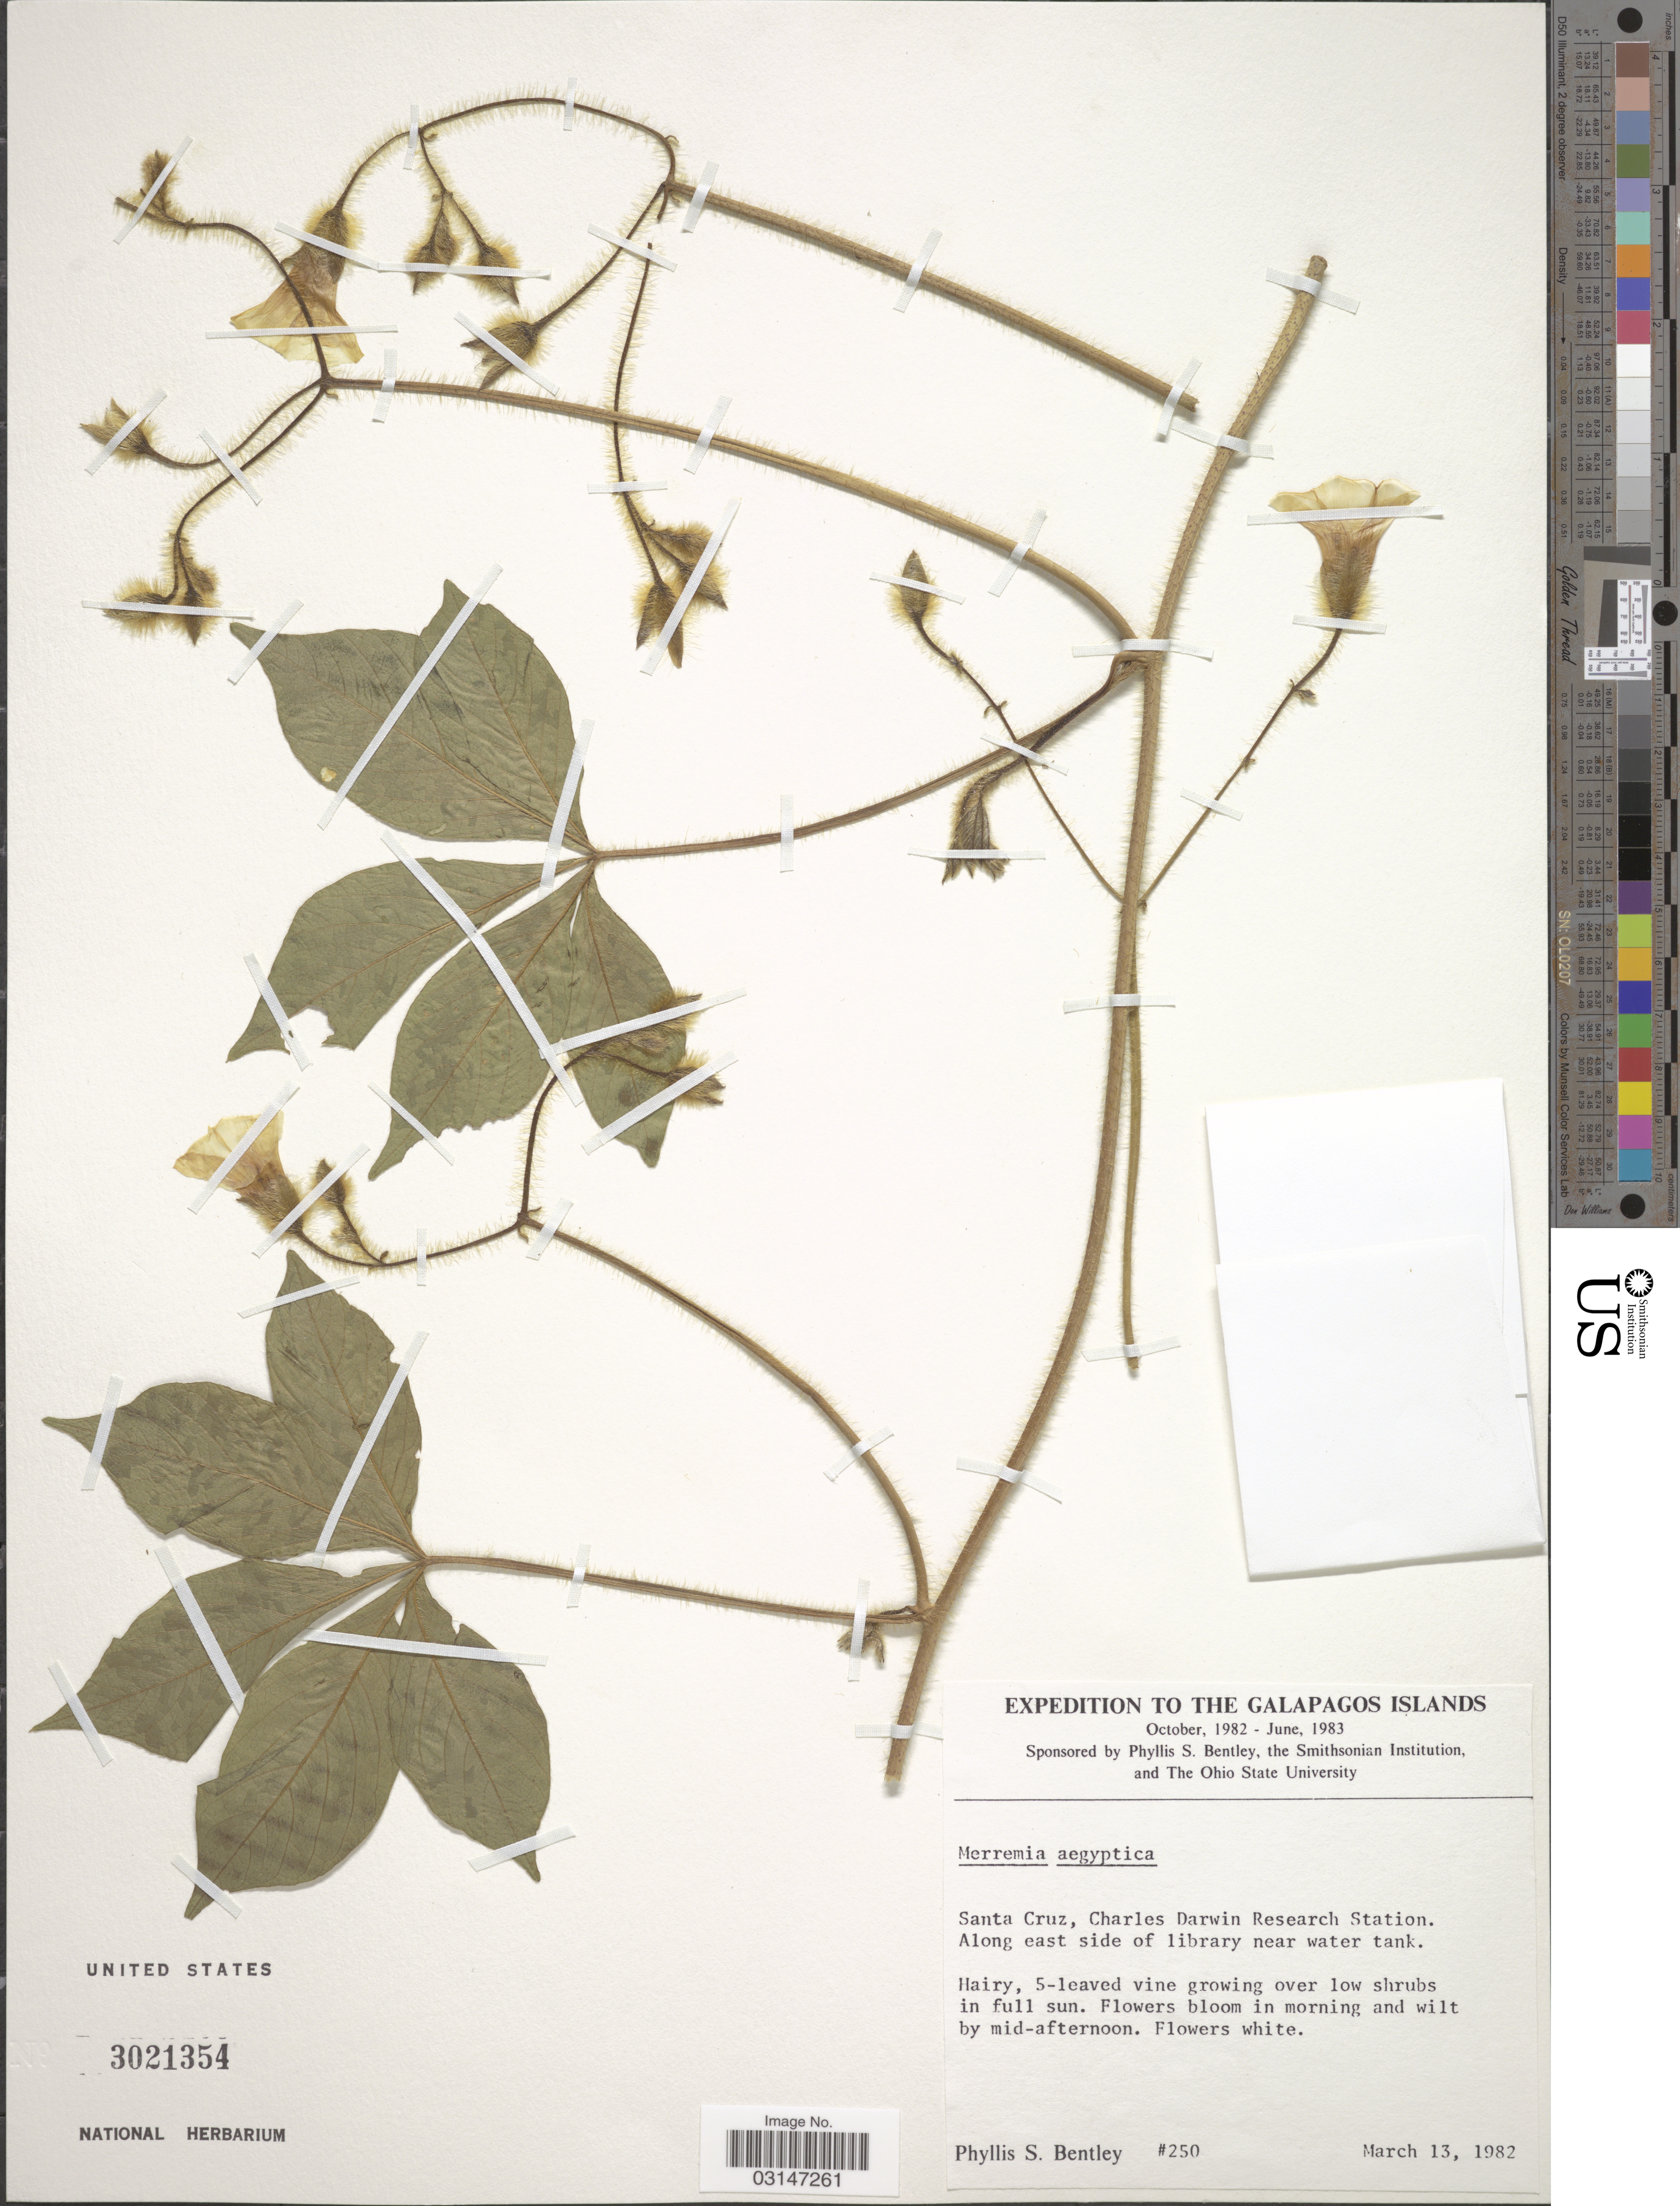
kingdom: Plantae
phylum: Tracheophyta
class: Magnoliopsida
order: Solanales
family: Convolvulaceae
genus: Merremia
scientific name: Merremia aegyptia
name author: (L.) Urb.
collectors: P. S. Bentley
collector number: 250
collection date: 1982-03-13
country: Ecuador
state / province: Colón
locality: The Galapagos Island, Santa Cruz, Charles Darwin Research Station. Along east side of library near water tank.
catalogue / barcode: US 3021354